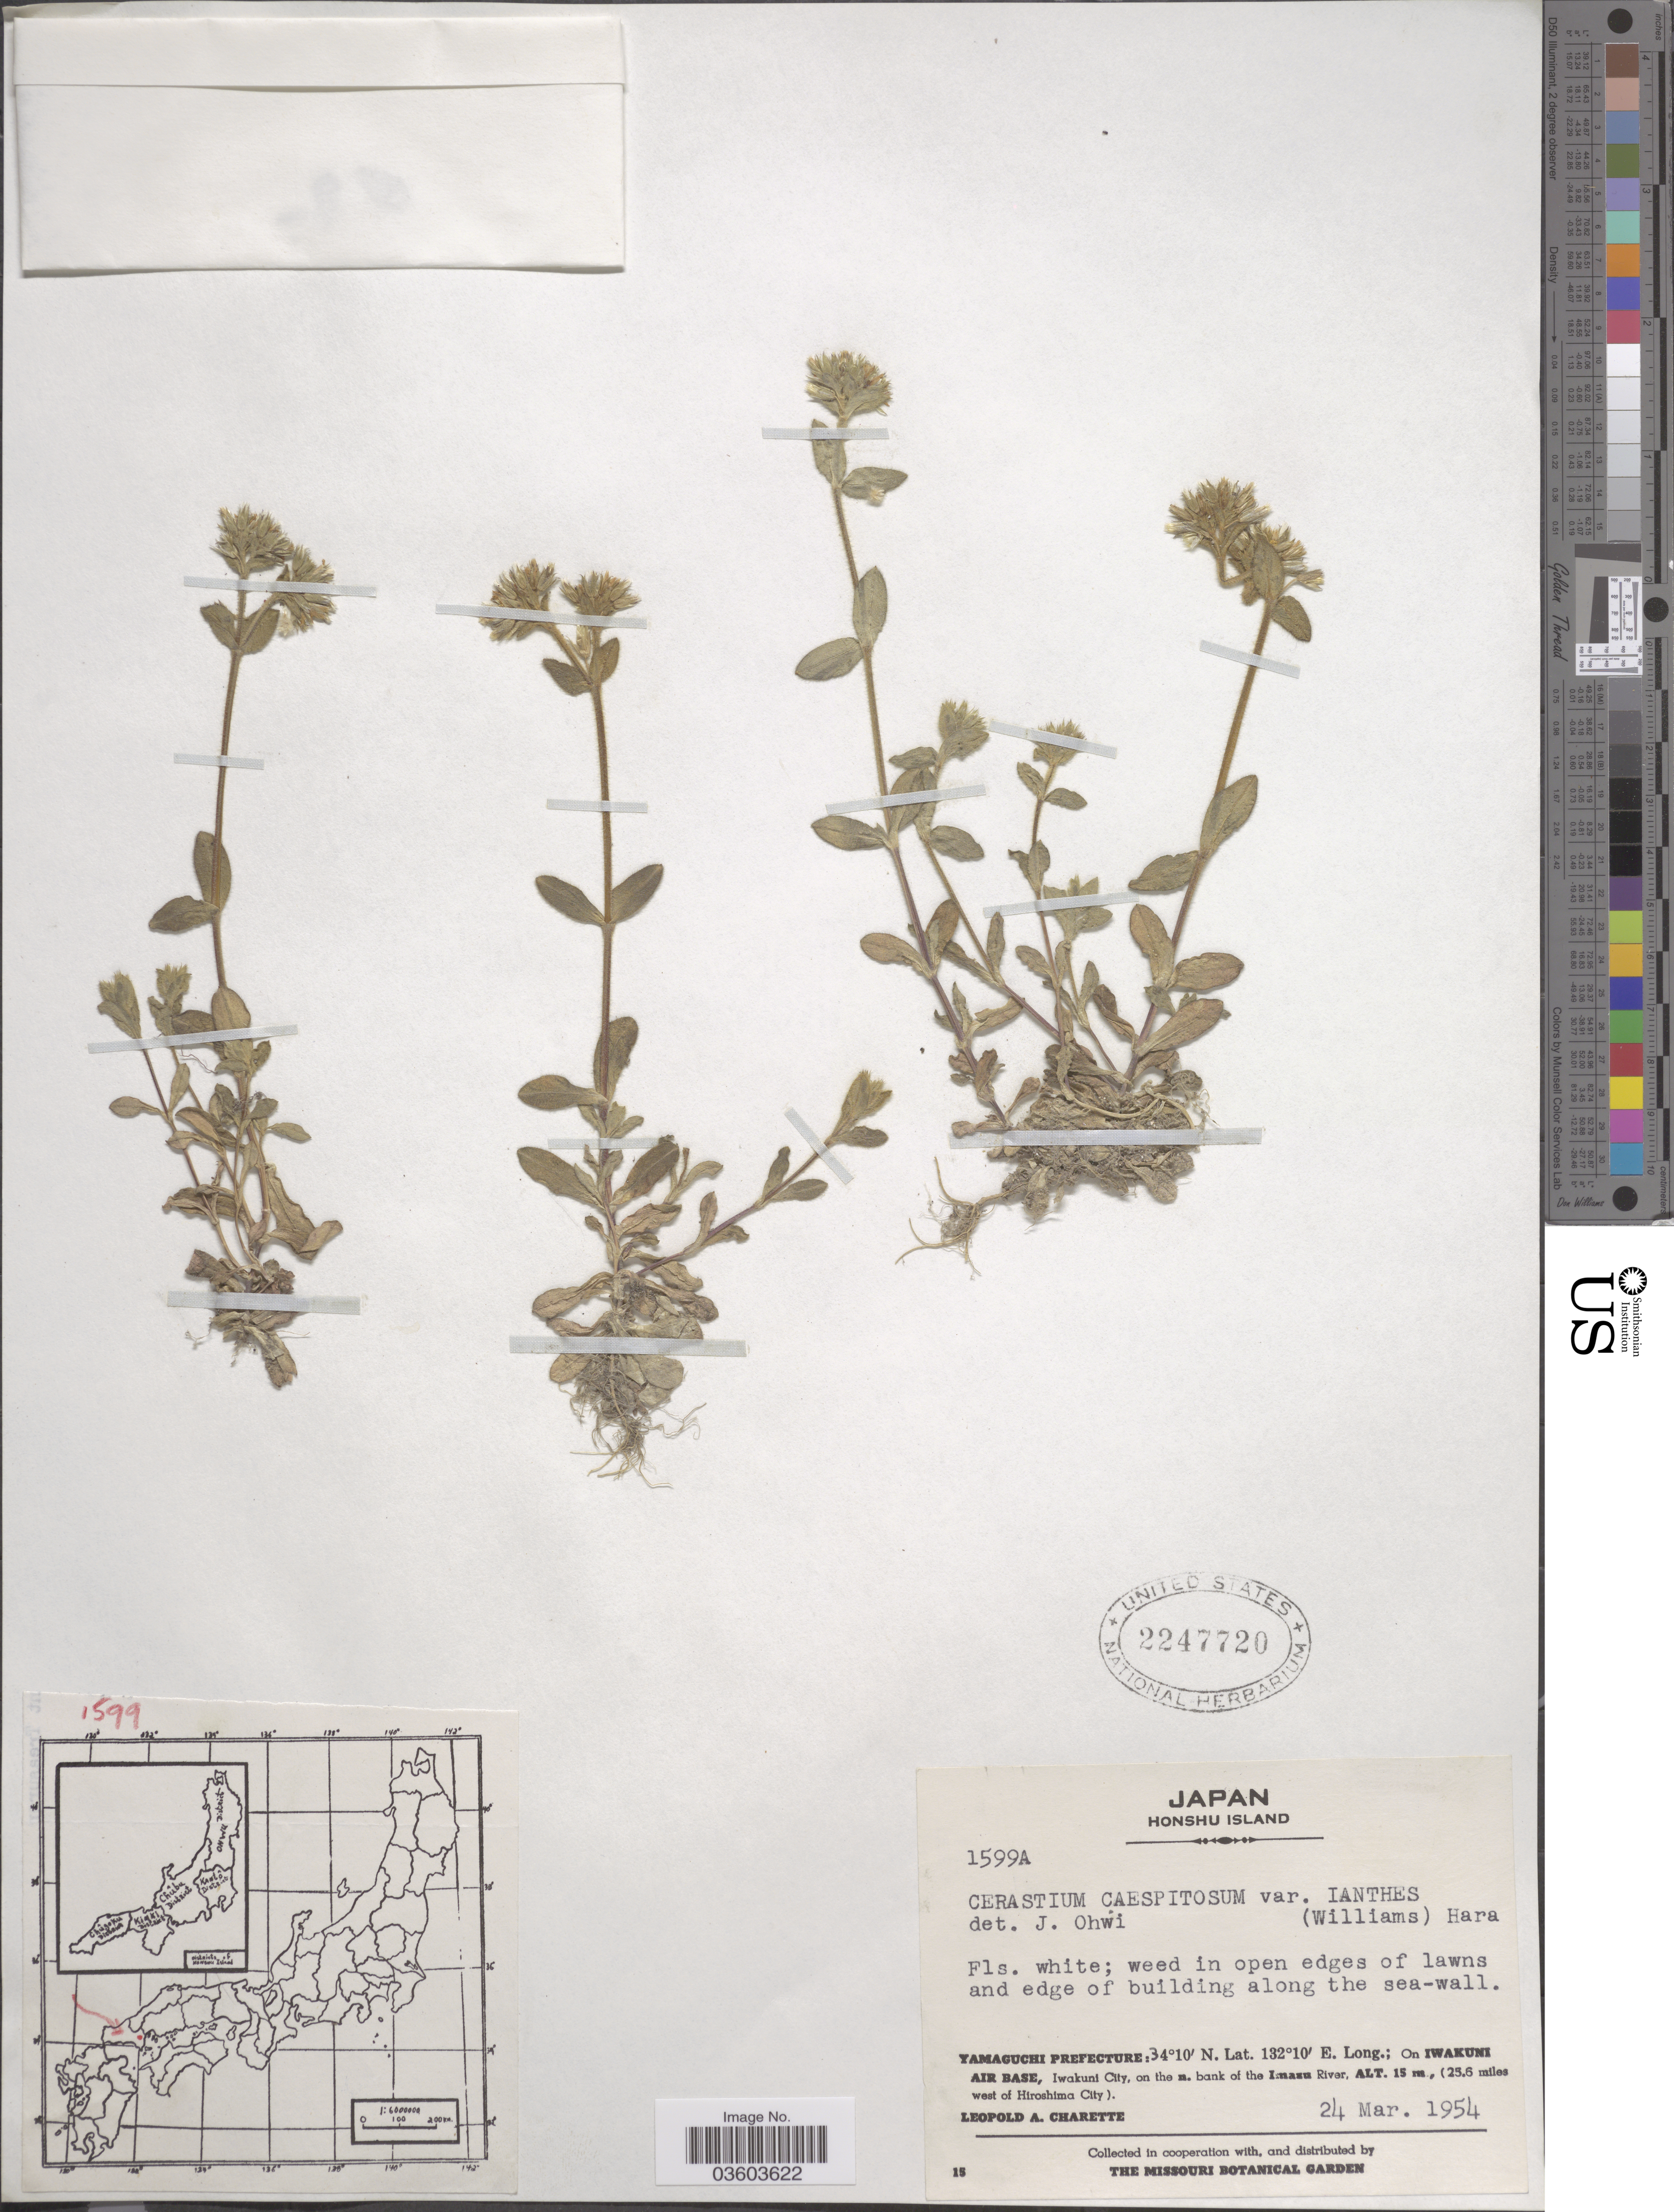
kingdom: Plantae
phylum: Tracheophyta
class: Magnoliopsida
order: Caryophyllales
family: Caryophyllaceae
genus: Cerastium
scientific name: Cerastium caespitosum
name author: Rchb. & Kit.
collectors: L. A. Charette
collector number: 1599A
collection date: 1954-03-24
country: Japan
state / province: Yamaguti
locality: Honshu Island. Yamaguchi Prefecture: On Iwakuni Air Base, Iwakuni City, on the n. bank of the Imazu River. (25.6 miles west of Hiroshima City).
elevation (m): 15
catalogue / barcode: US 2247720